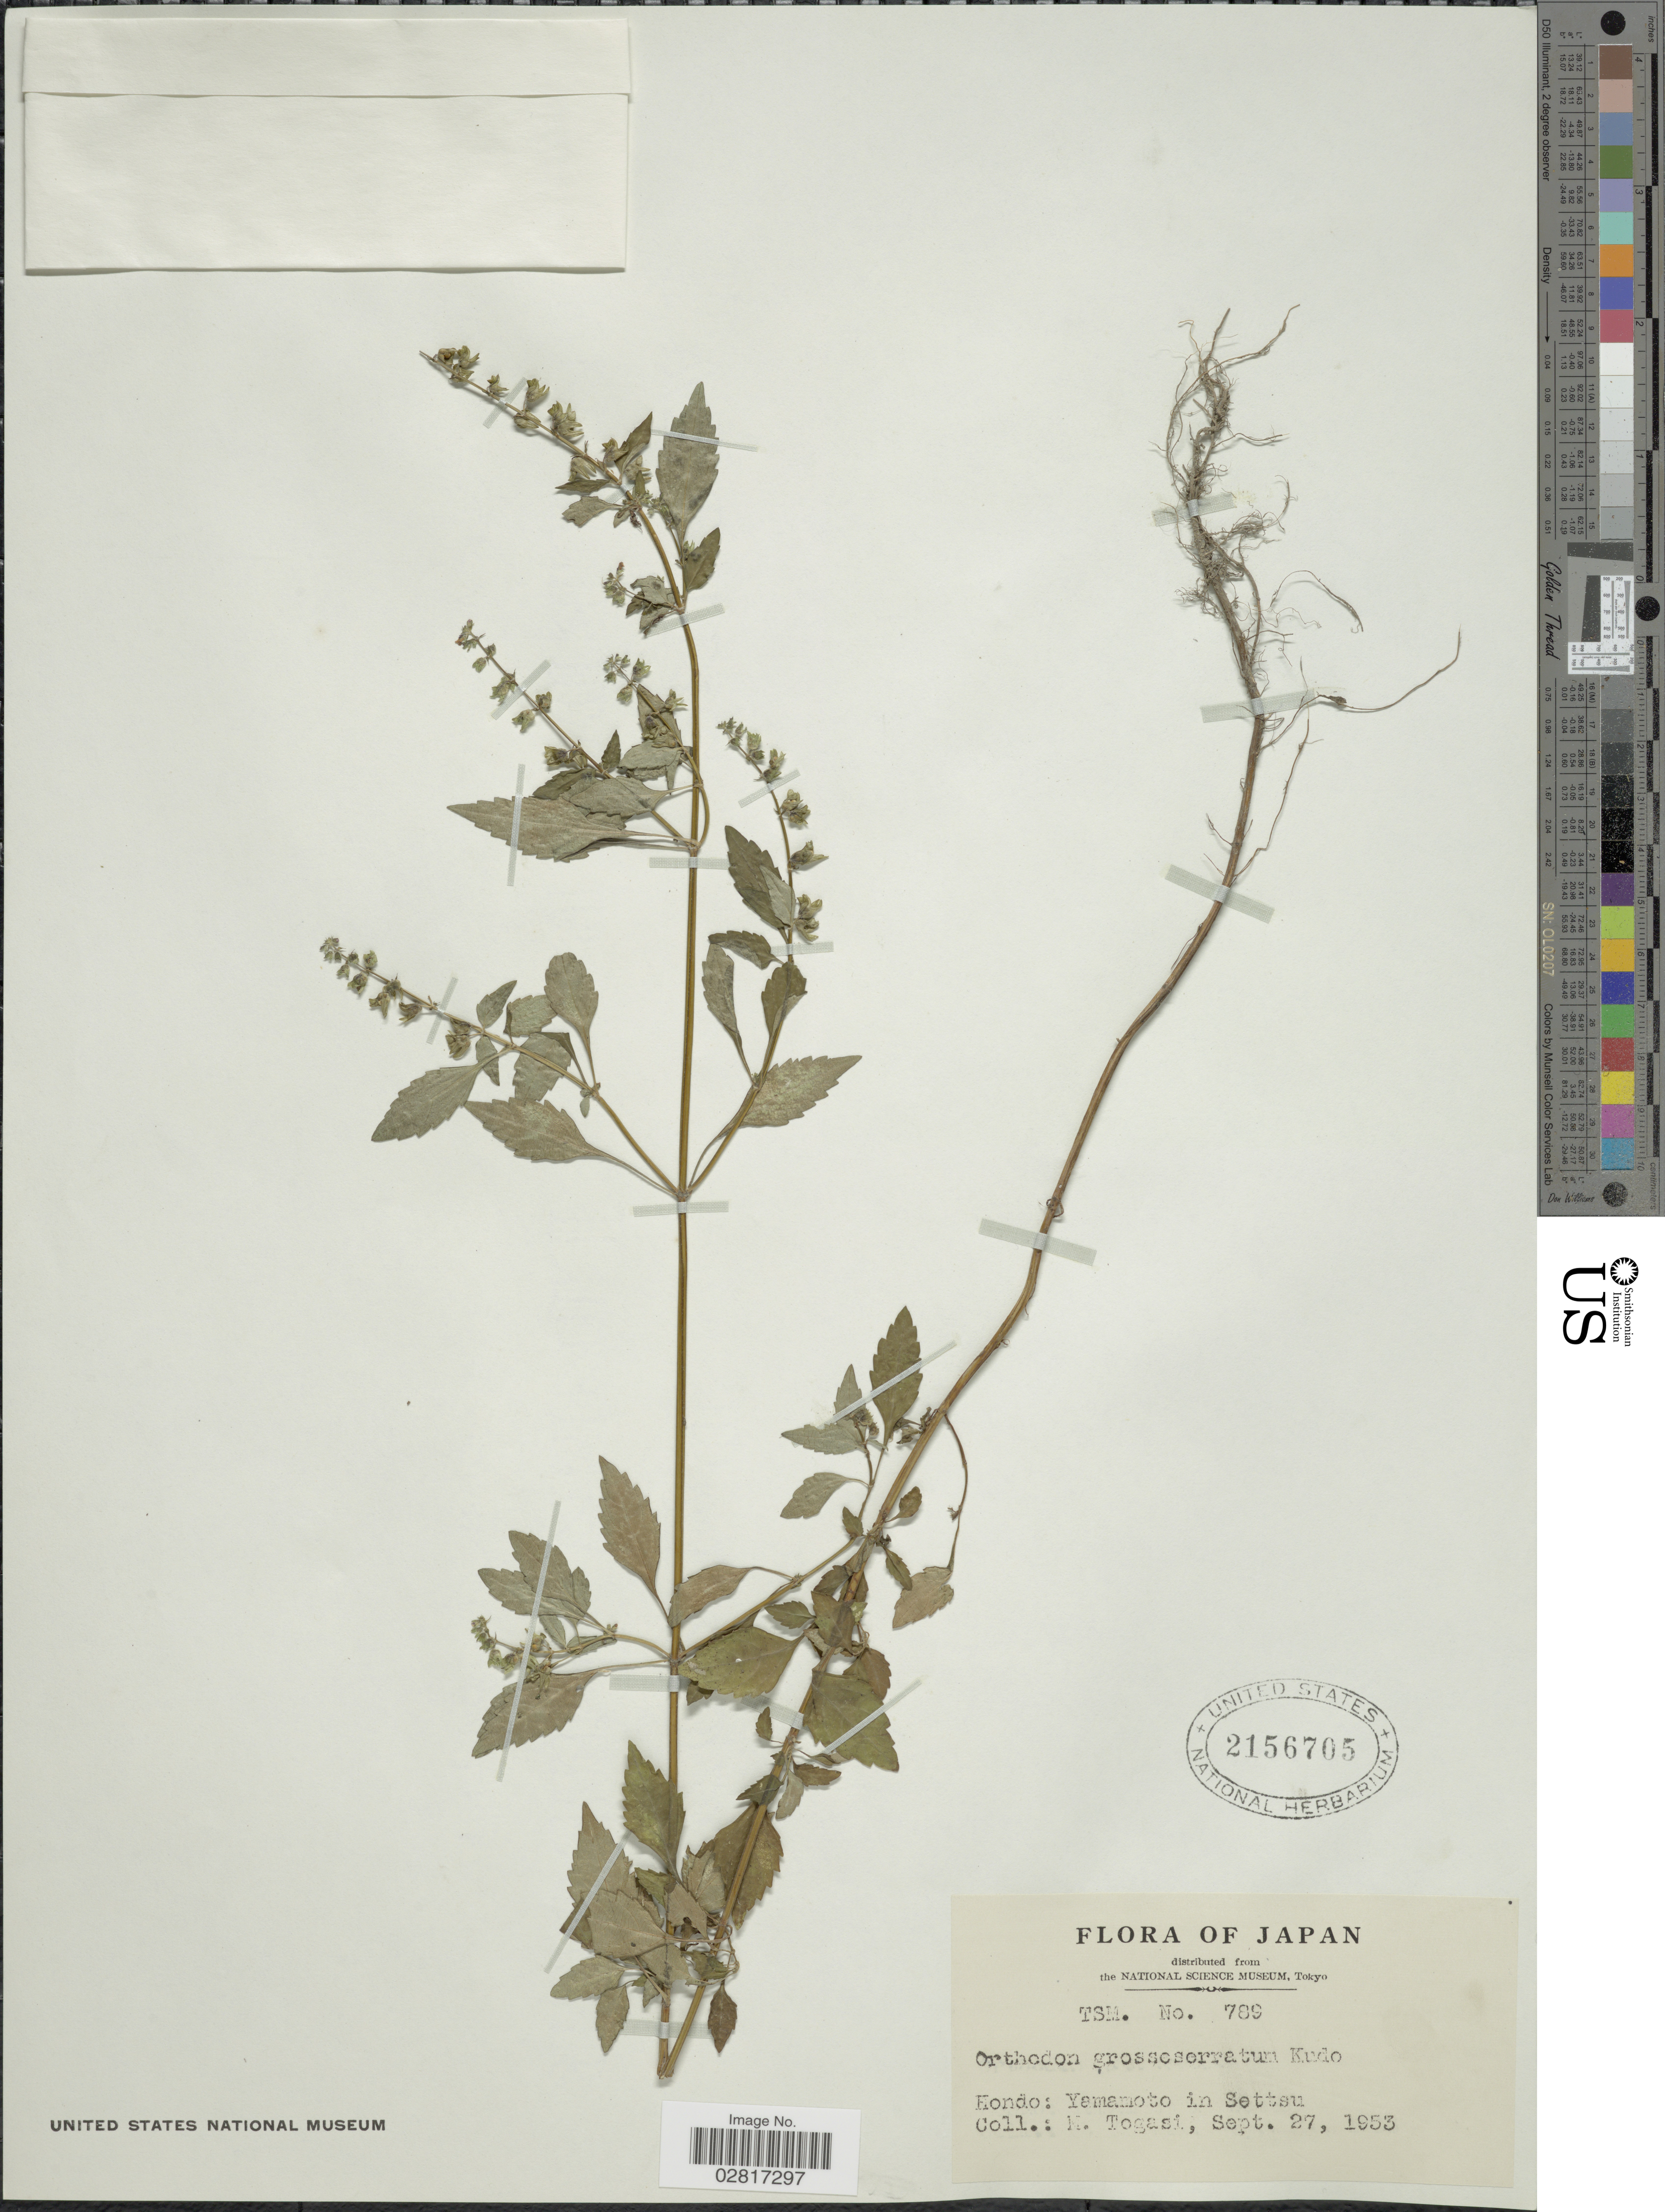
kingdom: Plantae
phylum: Tracheophyta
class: Magnoliopsida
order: Lamiales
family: Lamiaceae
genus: Mosla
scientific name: Mosla dianthera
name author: (Roxb.) Maxim.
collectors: M. Togasi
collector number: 789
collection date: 1953-09-27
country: Japan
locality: Hondo: Yamamoto in Settsu.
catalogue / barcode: US 2156705